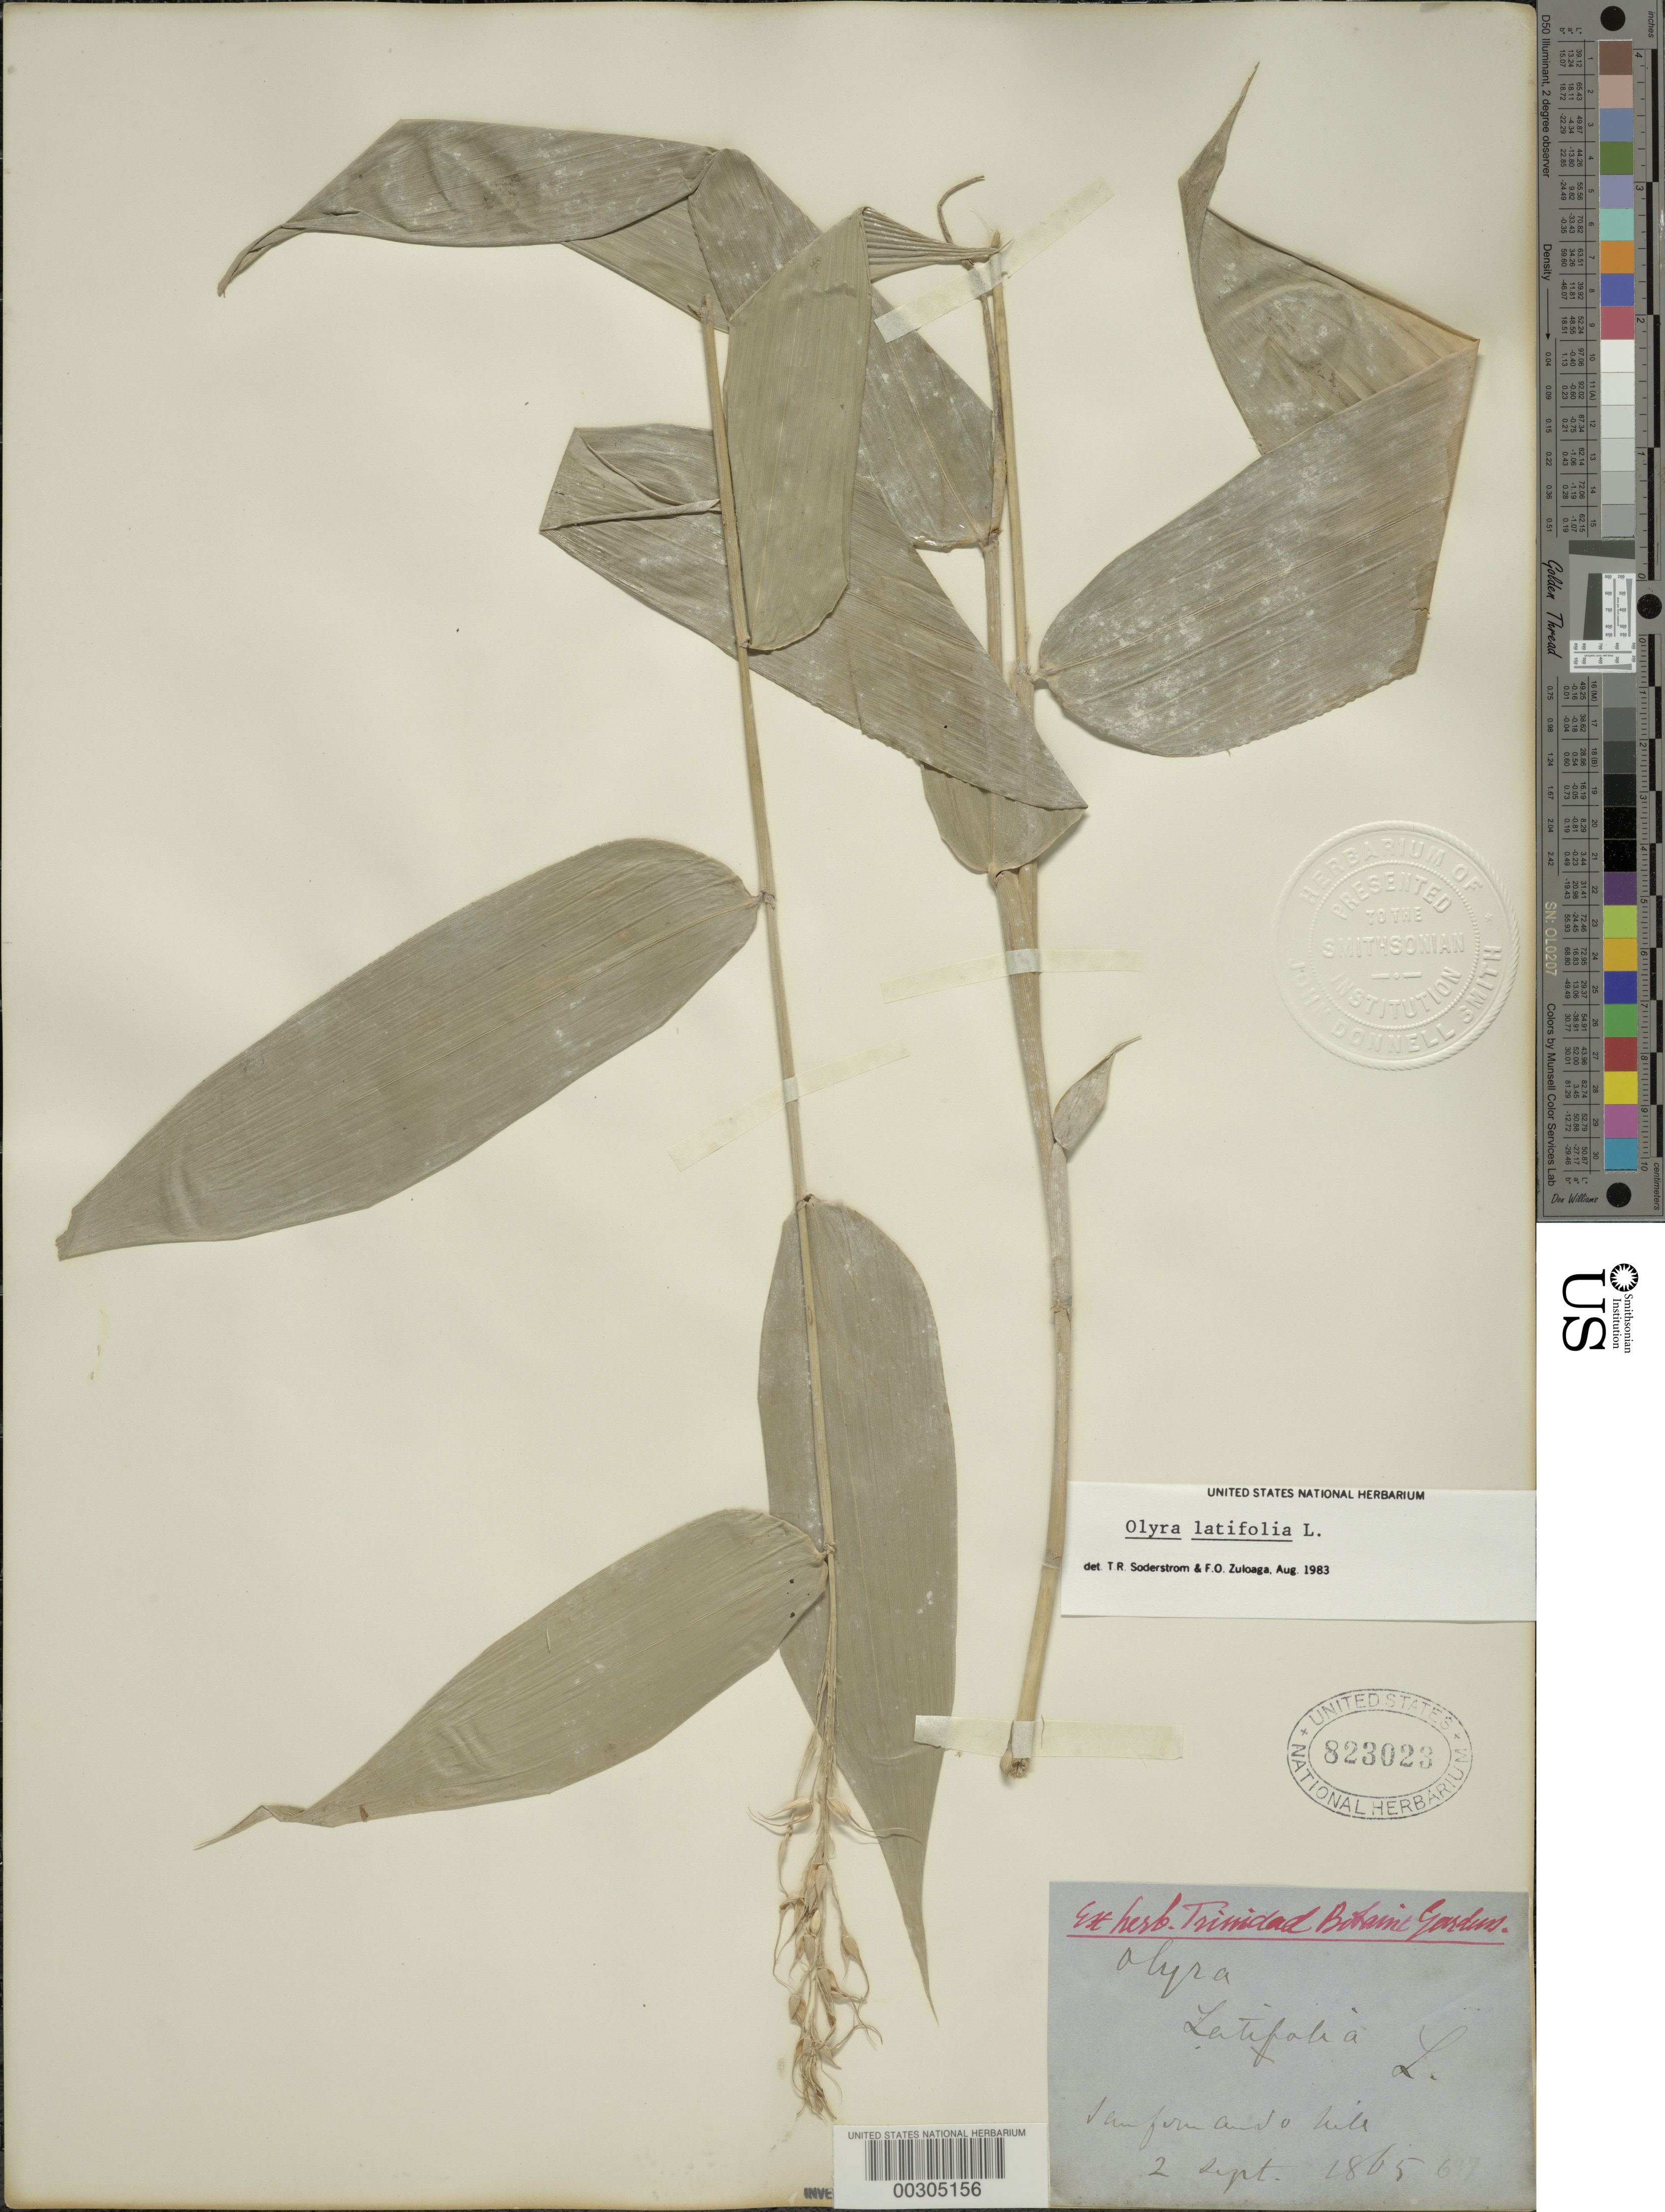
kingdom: Plantae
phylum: Tracheophyta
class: Liliopsida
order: Poales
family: Poaceae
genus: Olyra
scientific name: Olyra latifolia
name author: L.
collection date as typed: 02 Sep 1865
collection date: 1865-09-02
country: Trinidad and Tobago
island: Trinidad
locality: Botanic gardens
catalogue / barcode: US 823023